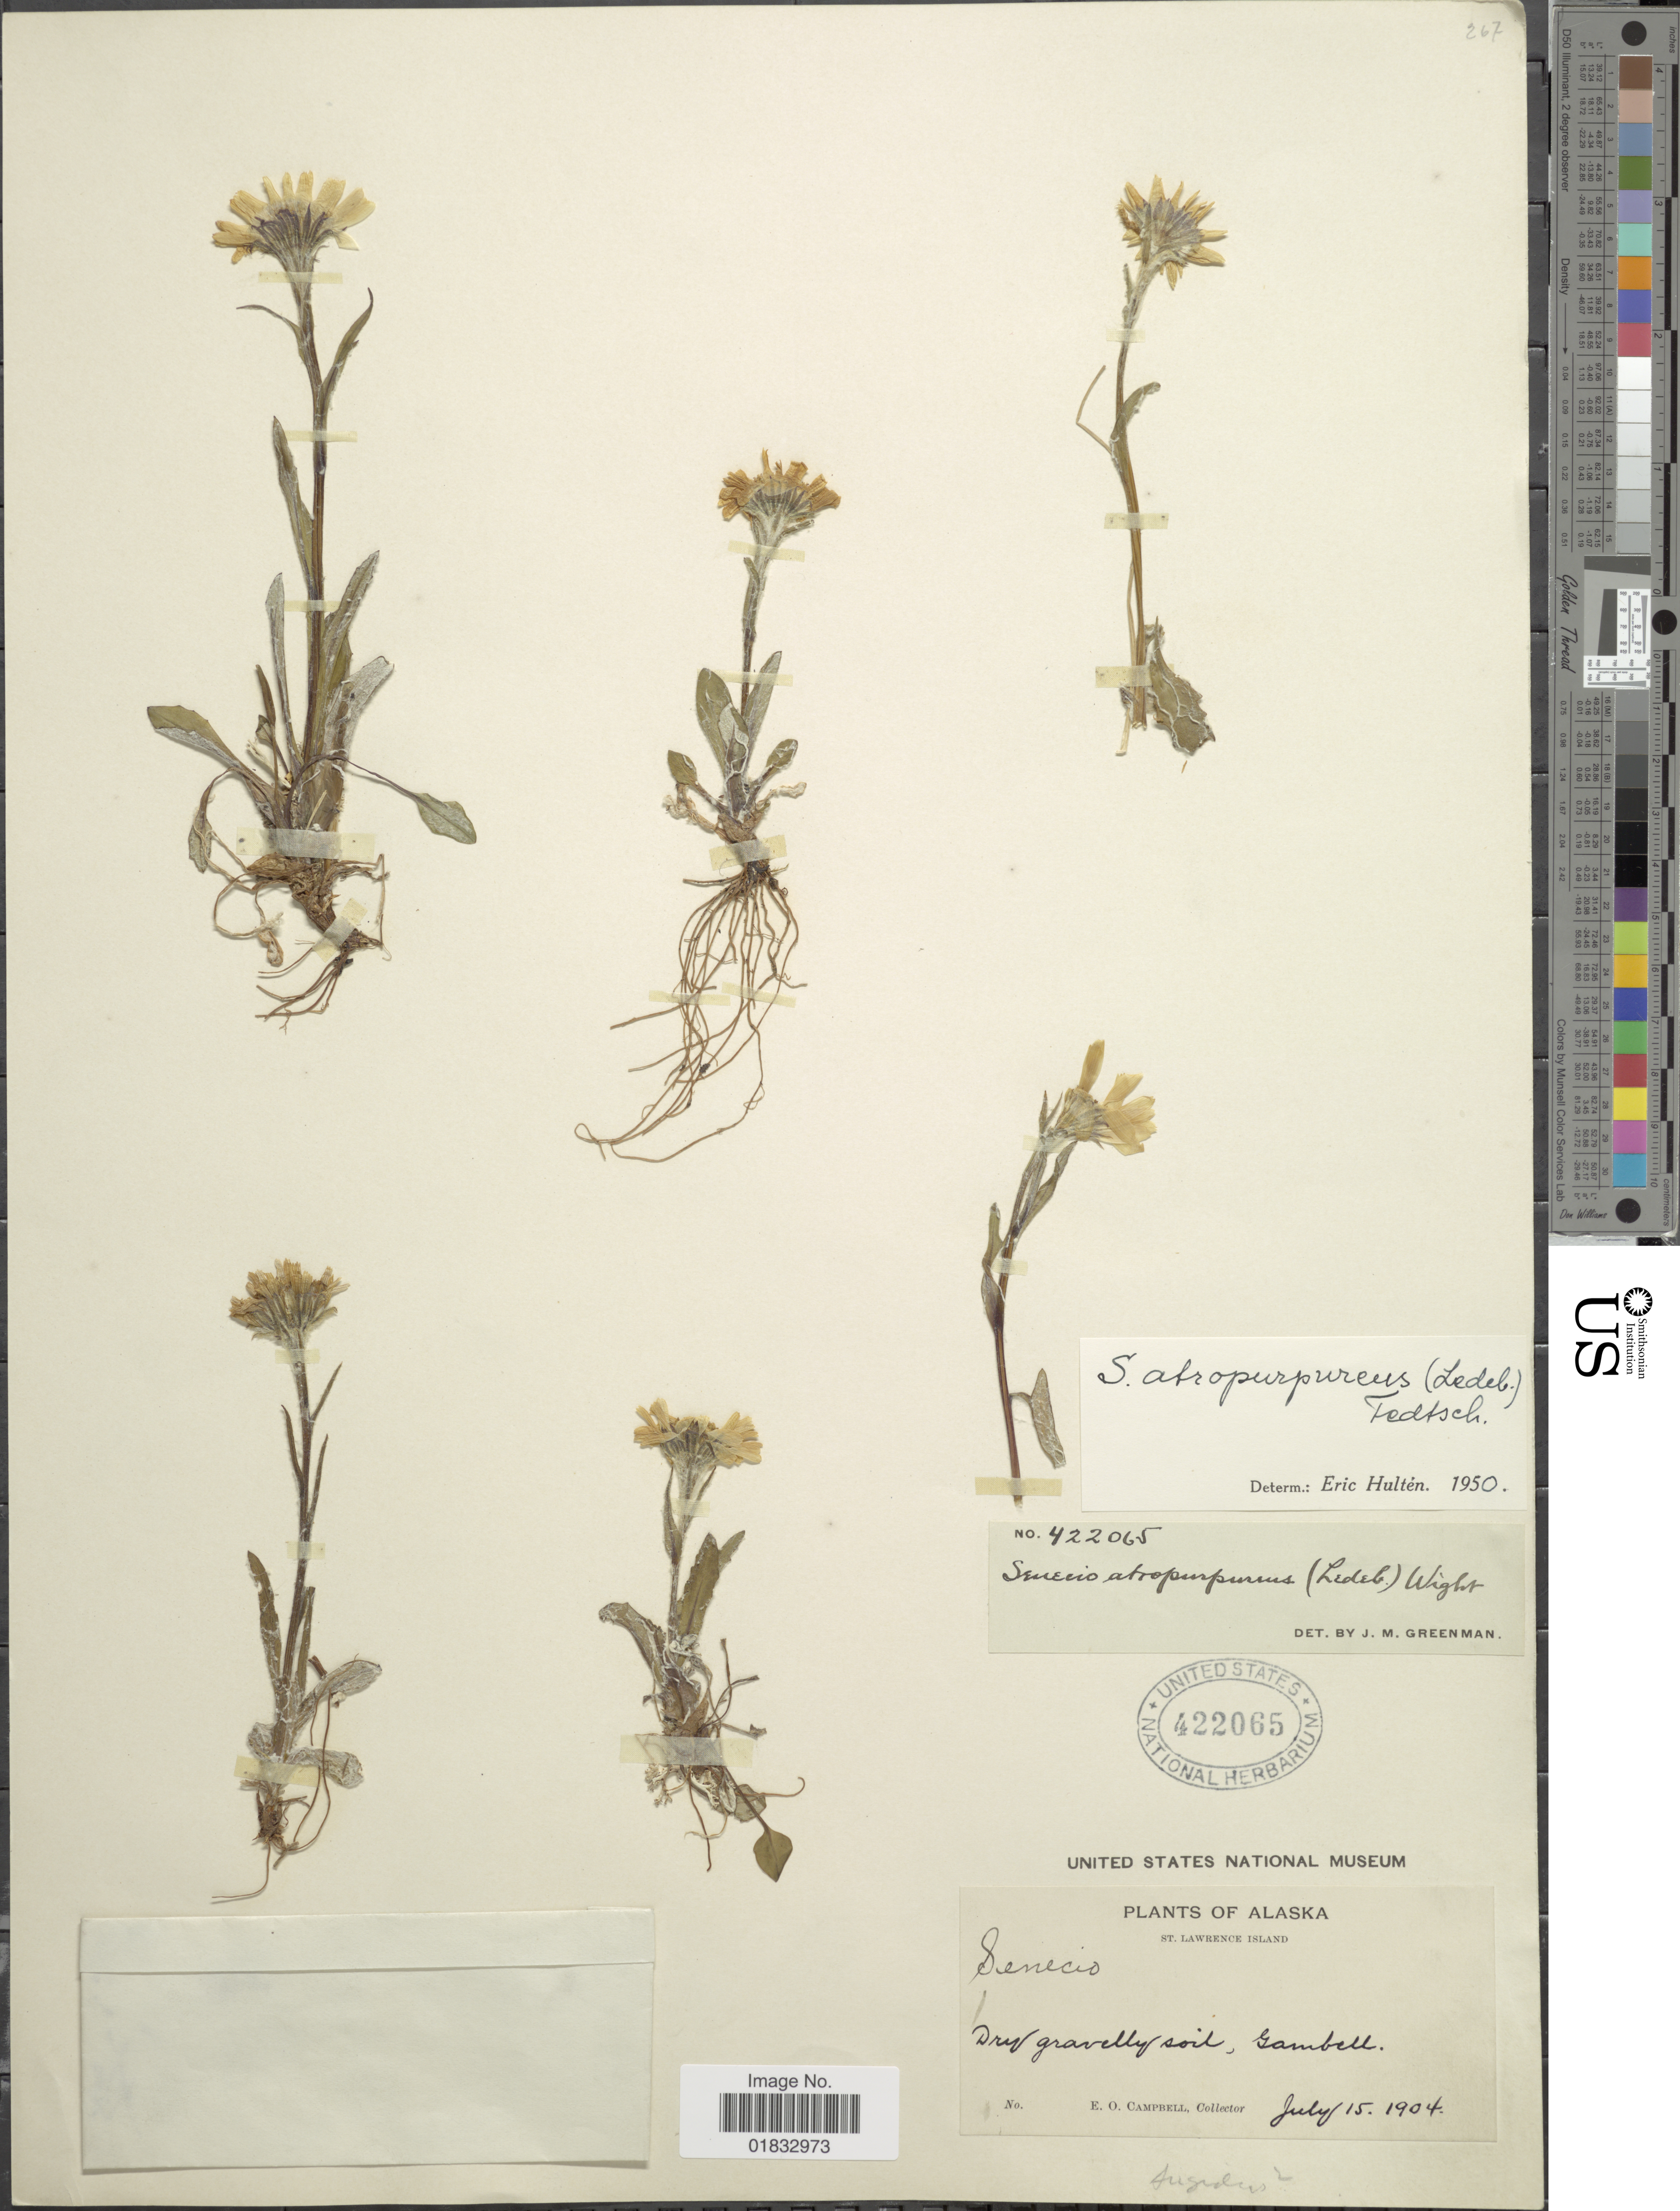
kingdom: Plantae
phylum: Tracheophyta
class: Magnoliopsida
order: Asterales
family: Asteraceae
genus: Tephroseris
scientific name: Tephroseris integrifolia subsp. atropurpurea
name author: (Ledeb.) B. Nord.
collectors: E. Campbell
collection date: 1904-07-15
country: United States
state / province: Alaska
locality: St Lawrence Island, Dry gravelly soil, Gambell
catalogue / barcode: US 422065